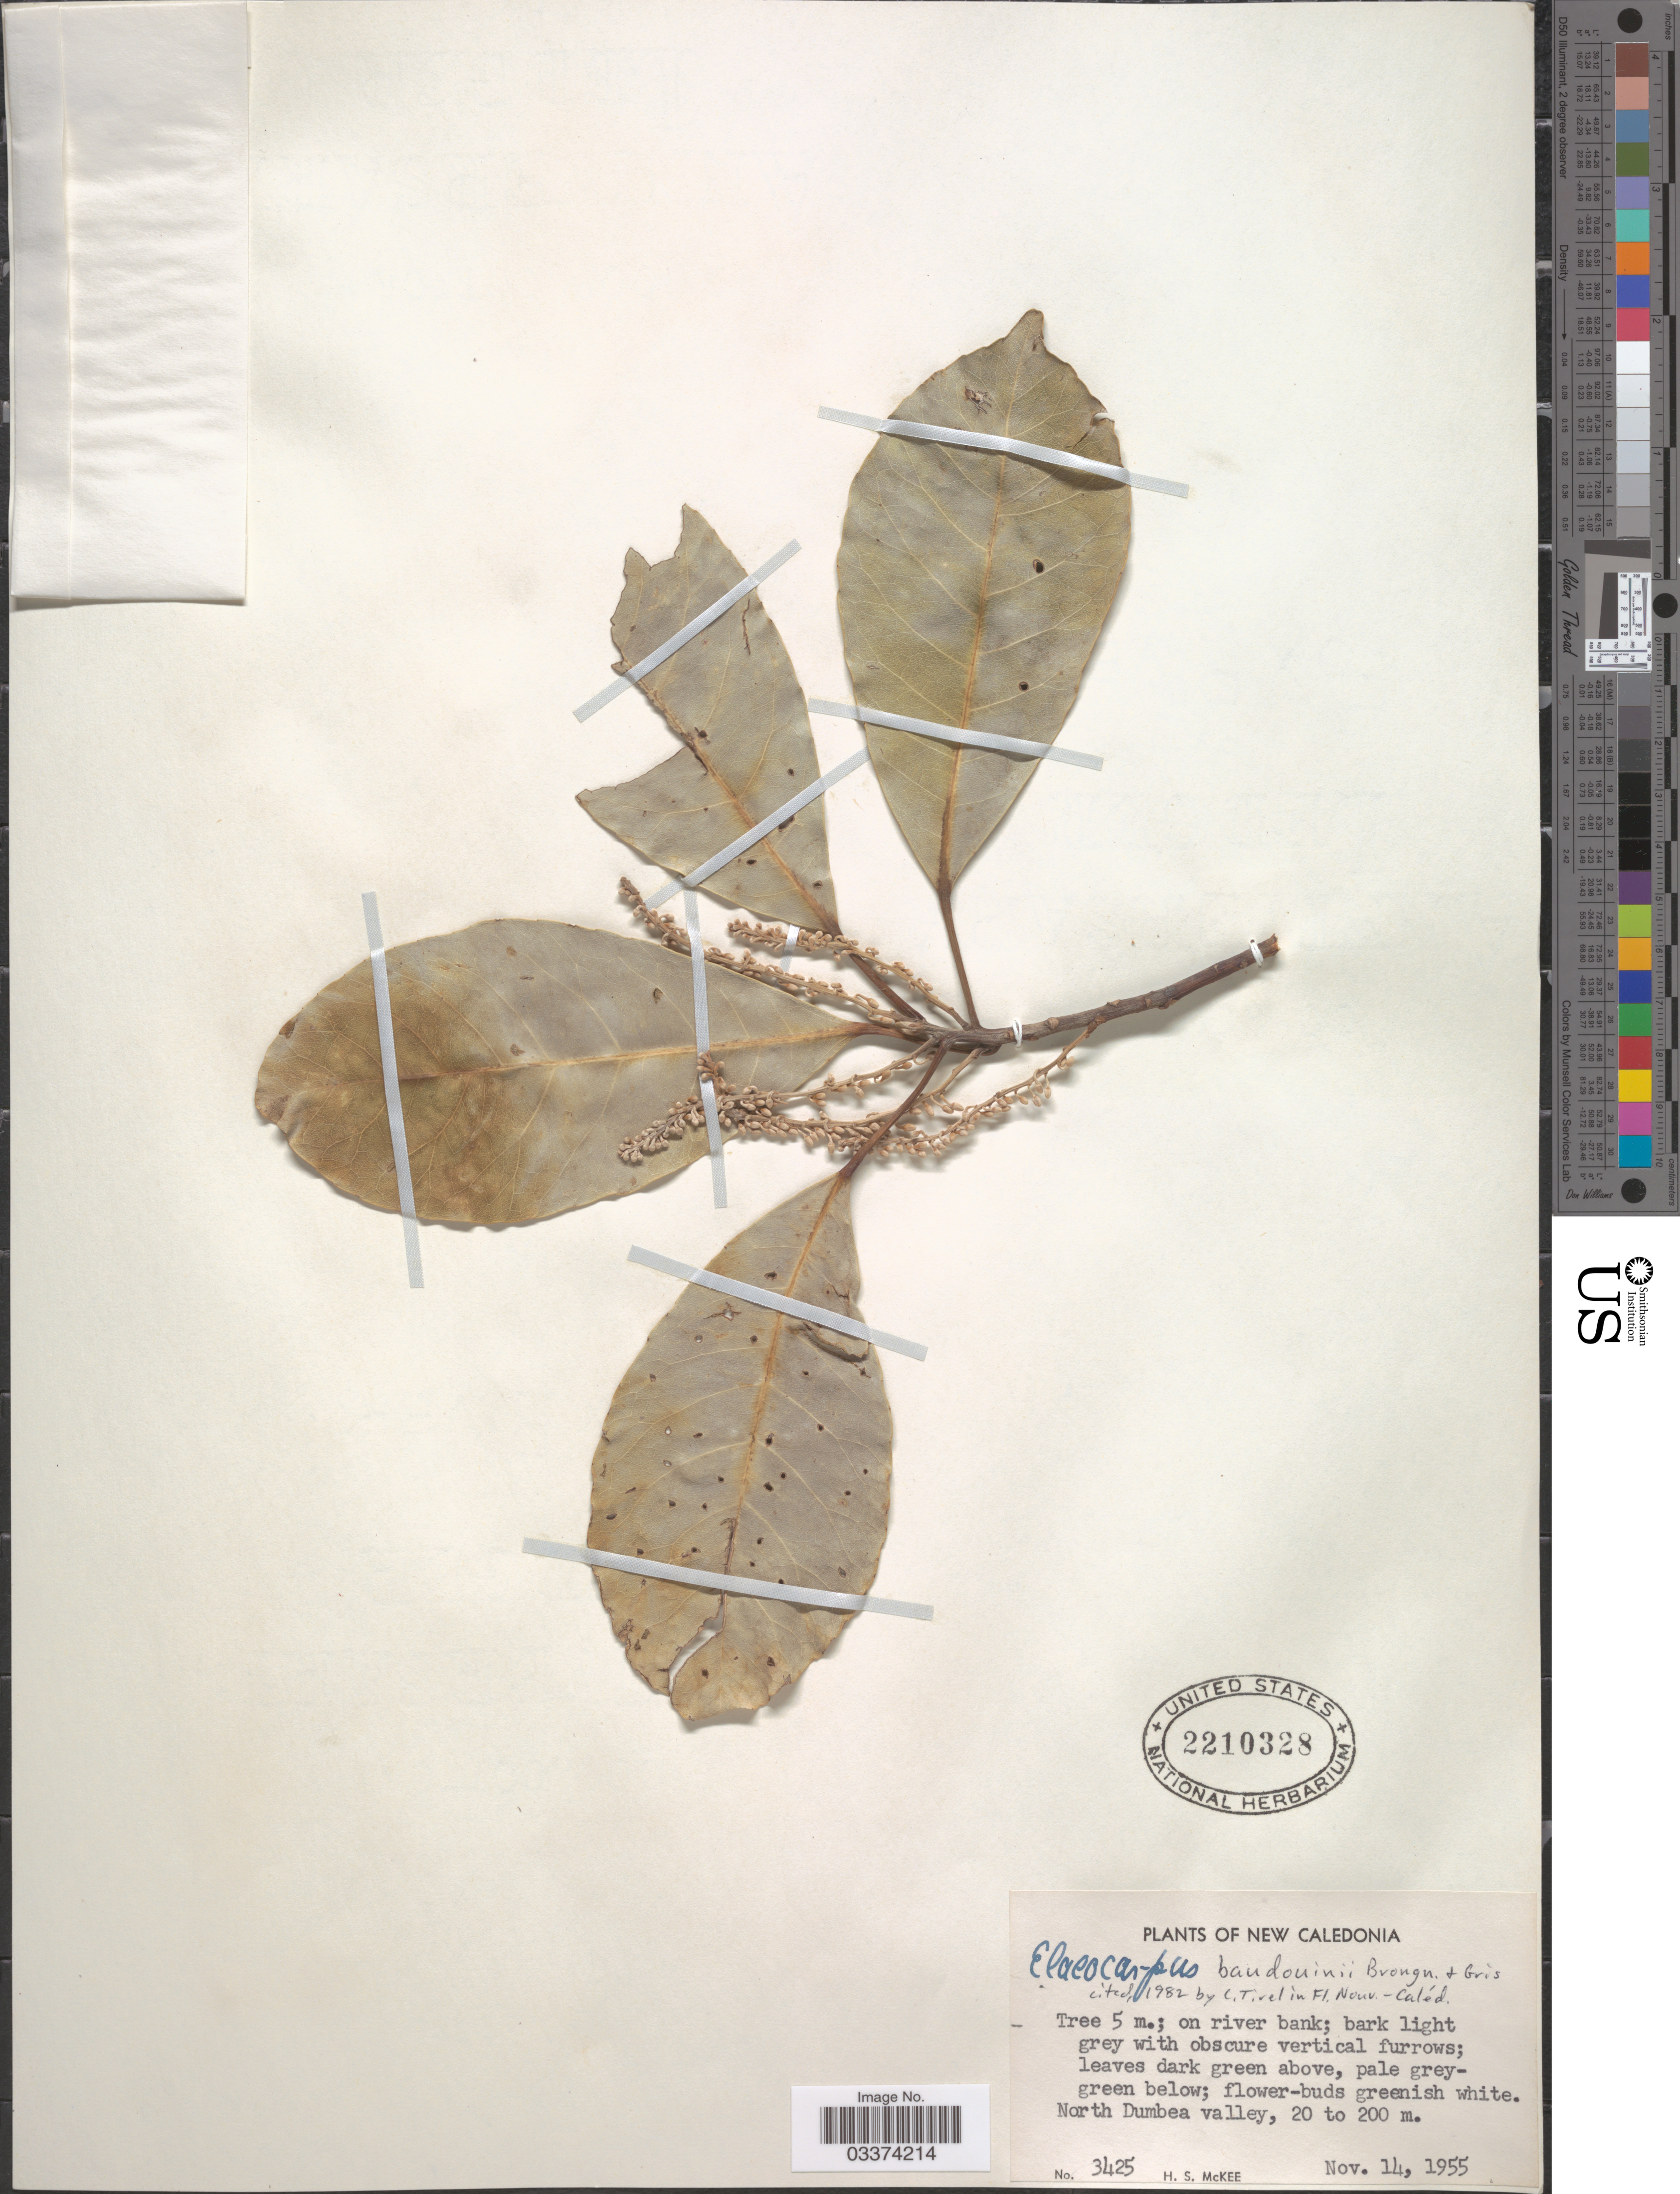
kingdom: Plantae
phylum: Tracheophyta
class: Magnoliopsida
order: Oxalidales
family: Elaeocarpaceae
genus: Elaeocarpus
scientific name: Elaeocarpus baudouini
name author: Brongn. & Gris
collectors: H. S. McKee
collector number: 3425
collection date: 1955-11-14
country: New Caledonia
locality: North Dumbea valley.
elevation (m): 20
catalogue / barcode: US 2210328